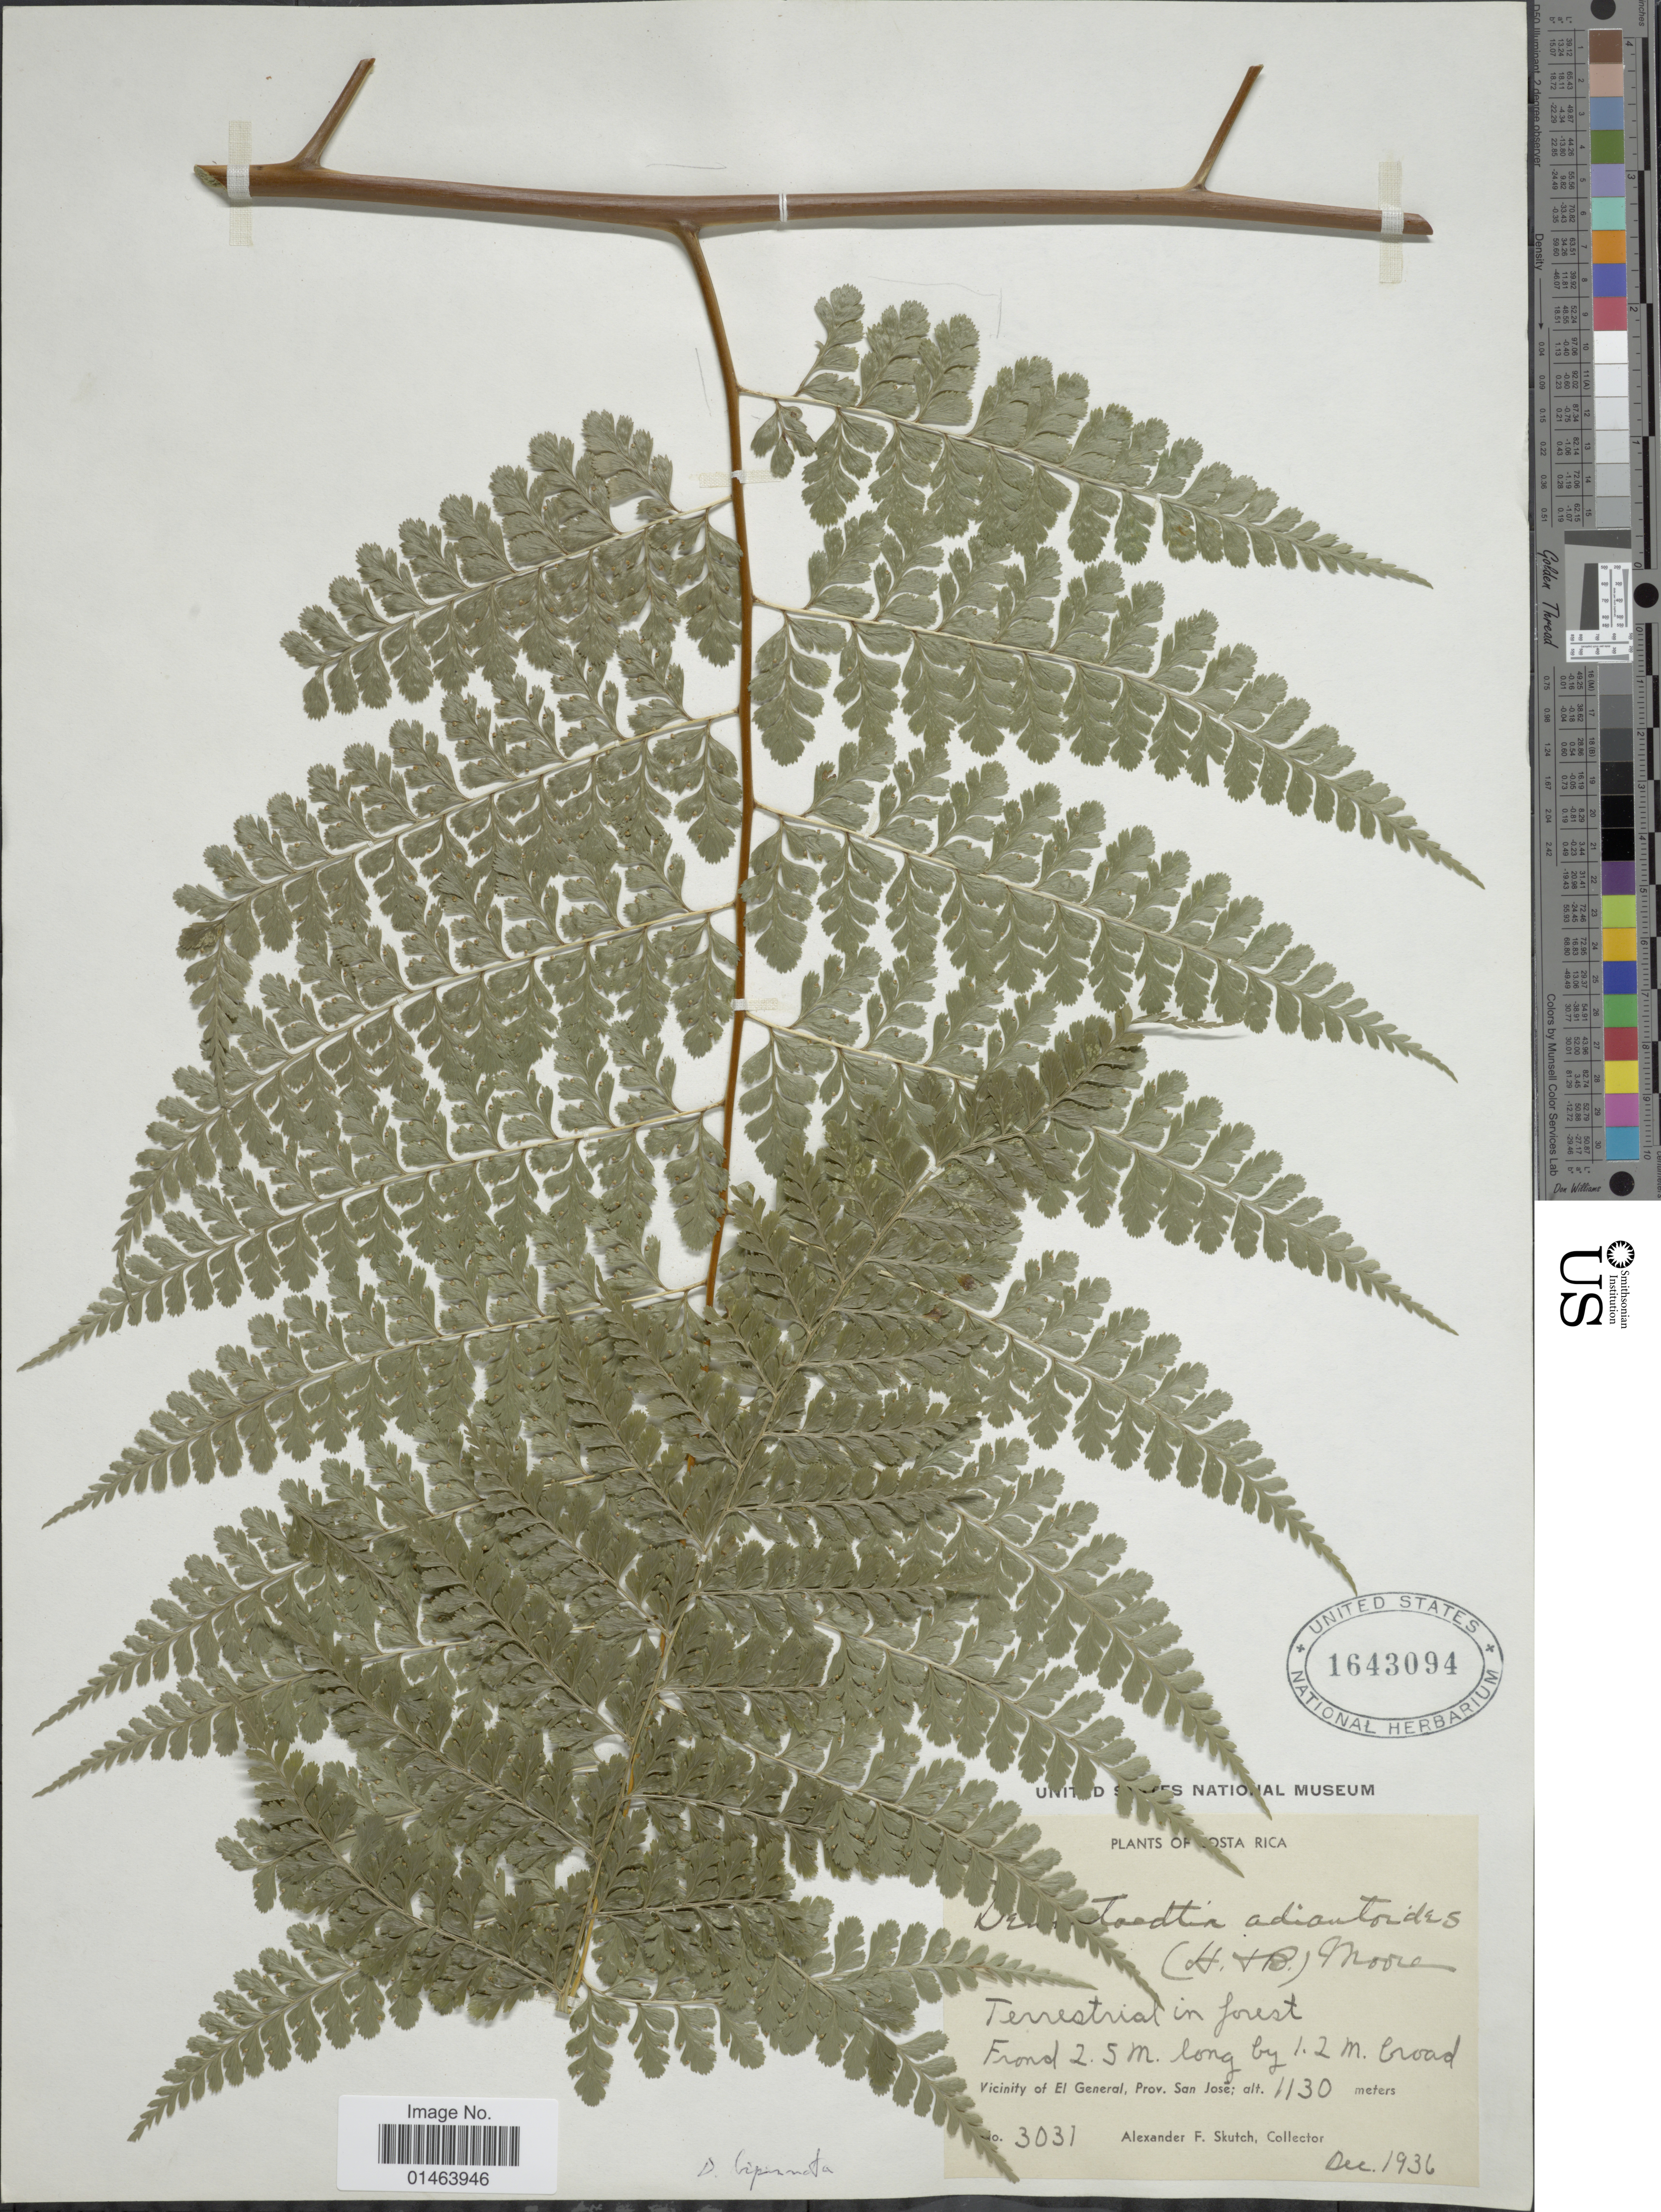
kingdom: Plantae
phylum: Tracheophyta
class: Polypodiopsida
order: Polypodiales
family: Dennstaedtiaceae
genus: Dennstaedtia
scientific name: Dennstaedtia bipinnata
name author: (Cav.) Maxon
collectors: A. F. Skutch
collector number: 3031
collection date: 1936-12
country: Costa Rica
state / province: San José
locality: Costa Rica, San Jose, Vicinity of El General.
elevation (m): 1130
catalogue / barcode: US 1643094